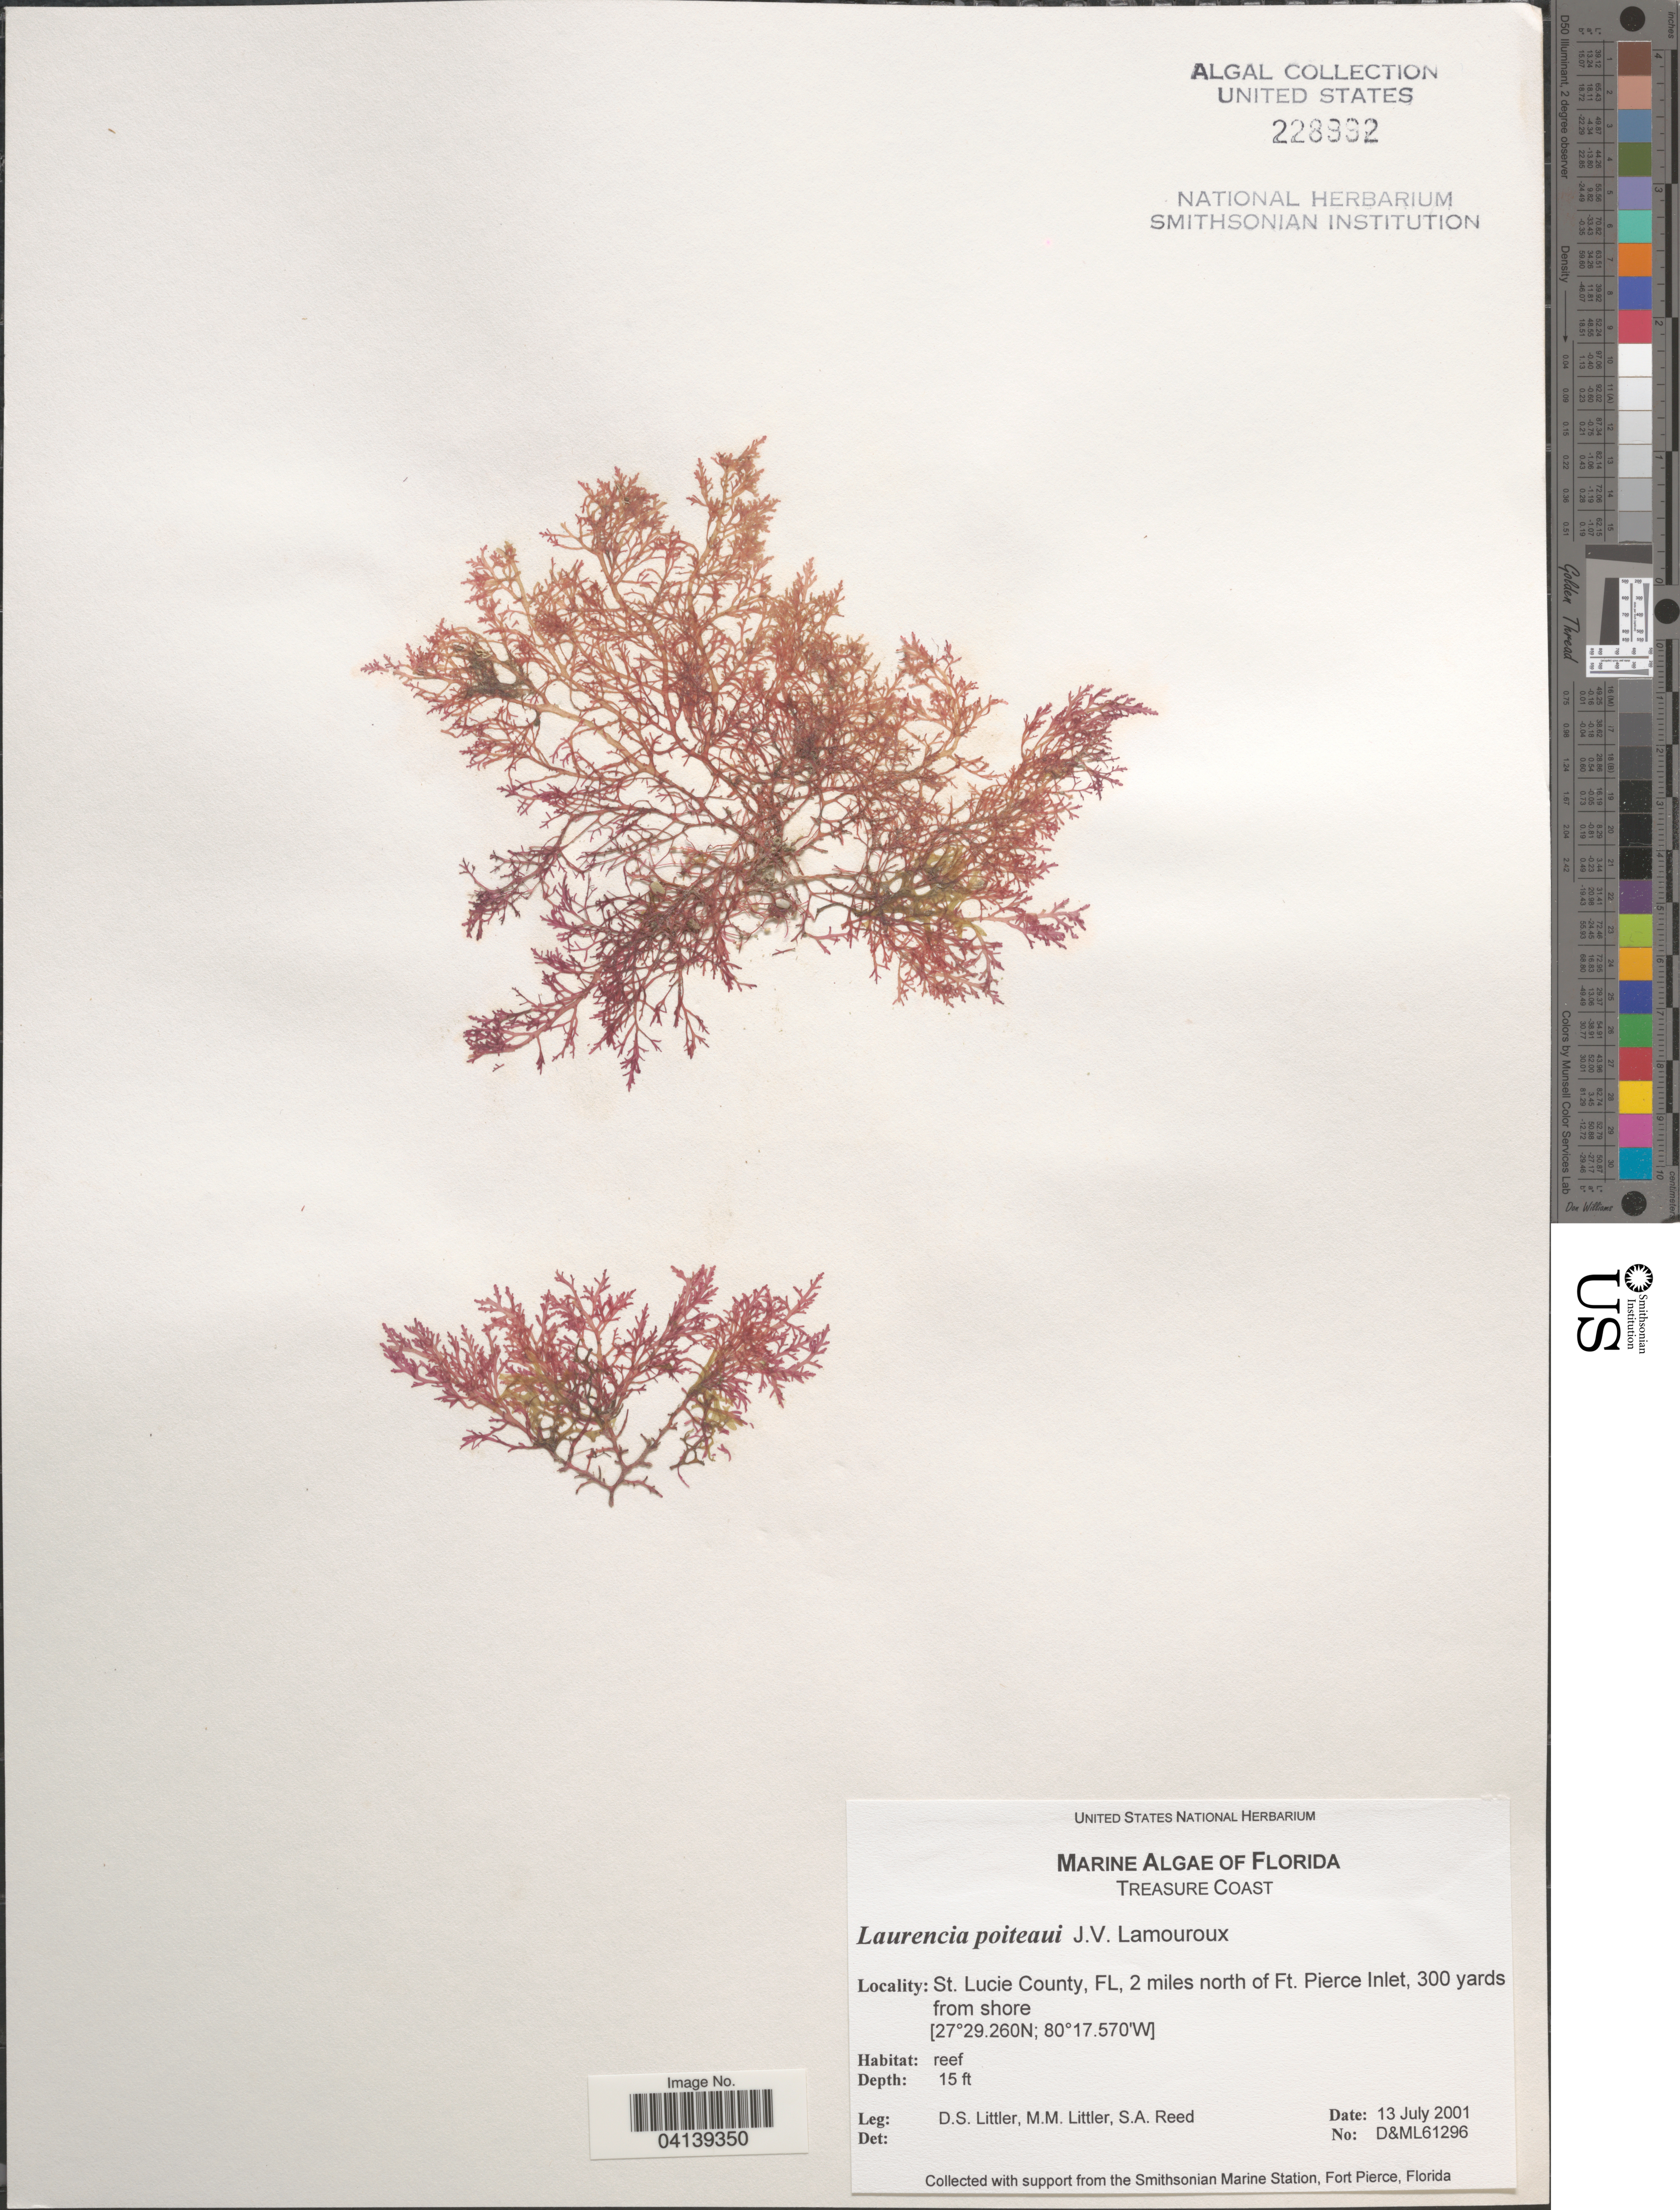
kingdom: Plantae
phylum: Rhodophyta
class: Florideophyceae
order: Ceramiales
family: Rhodomelaceae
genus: Laurencia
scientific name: Laurencia poiteaui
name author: (J.V.Lamouroux) M. Howe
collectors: D. S. Littler & S. Reed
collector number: D&ML61296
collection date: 2001-07-13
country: United States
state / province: Florida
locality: Treasure Coast. St. Lucie County, 2 miles north of Ft. Pierce Inlet, 300 yards from shore.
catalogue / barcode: US 228992